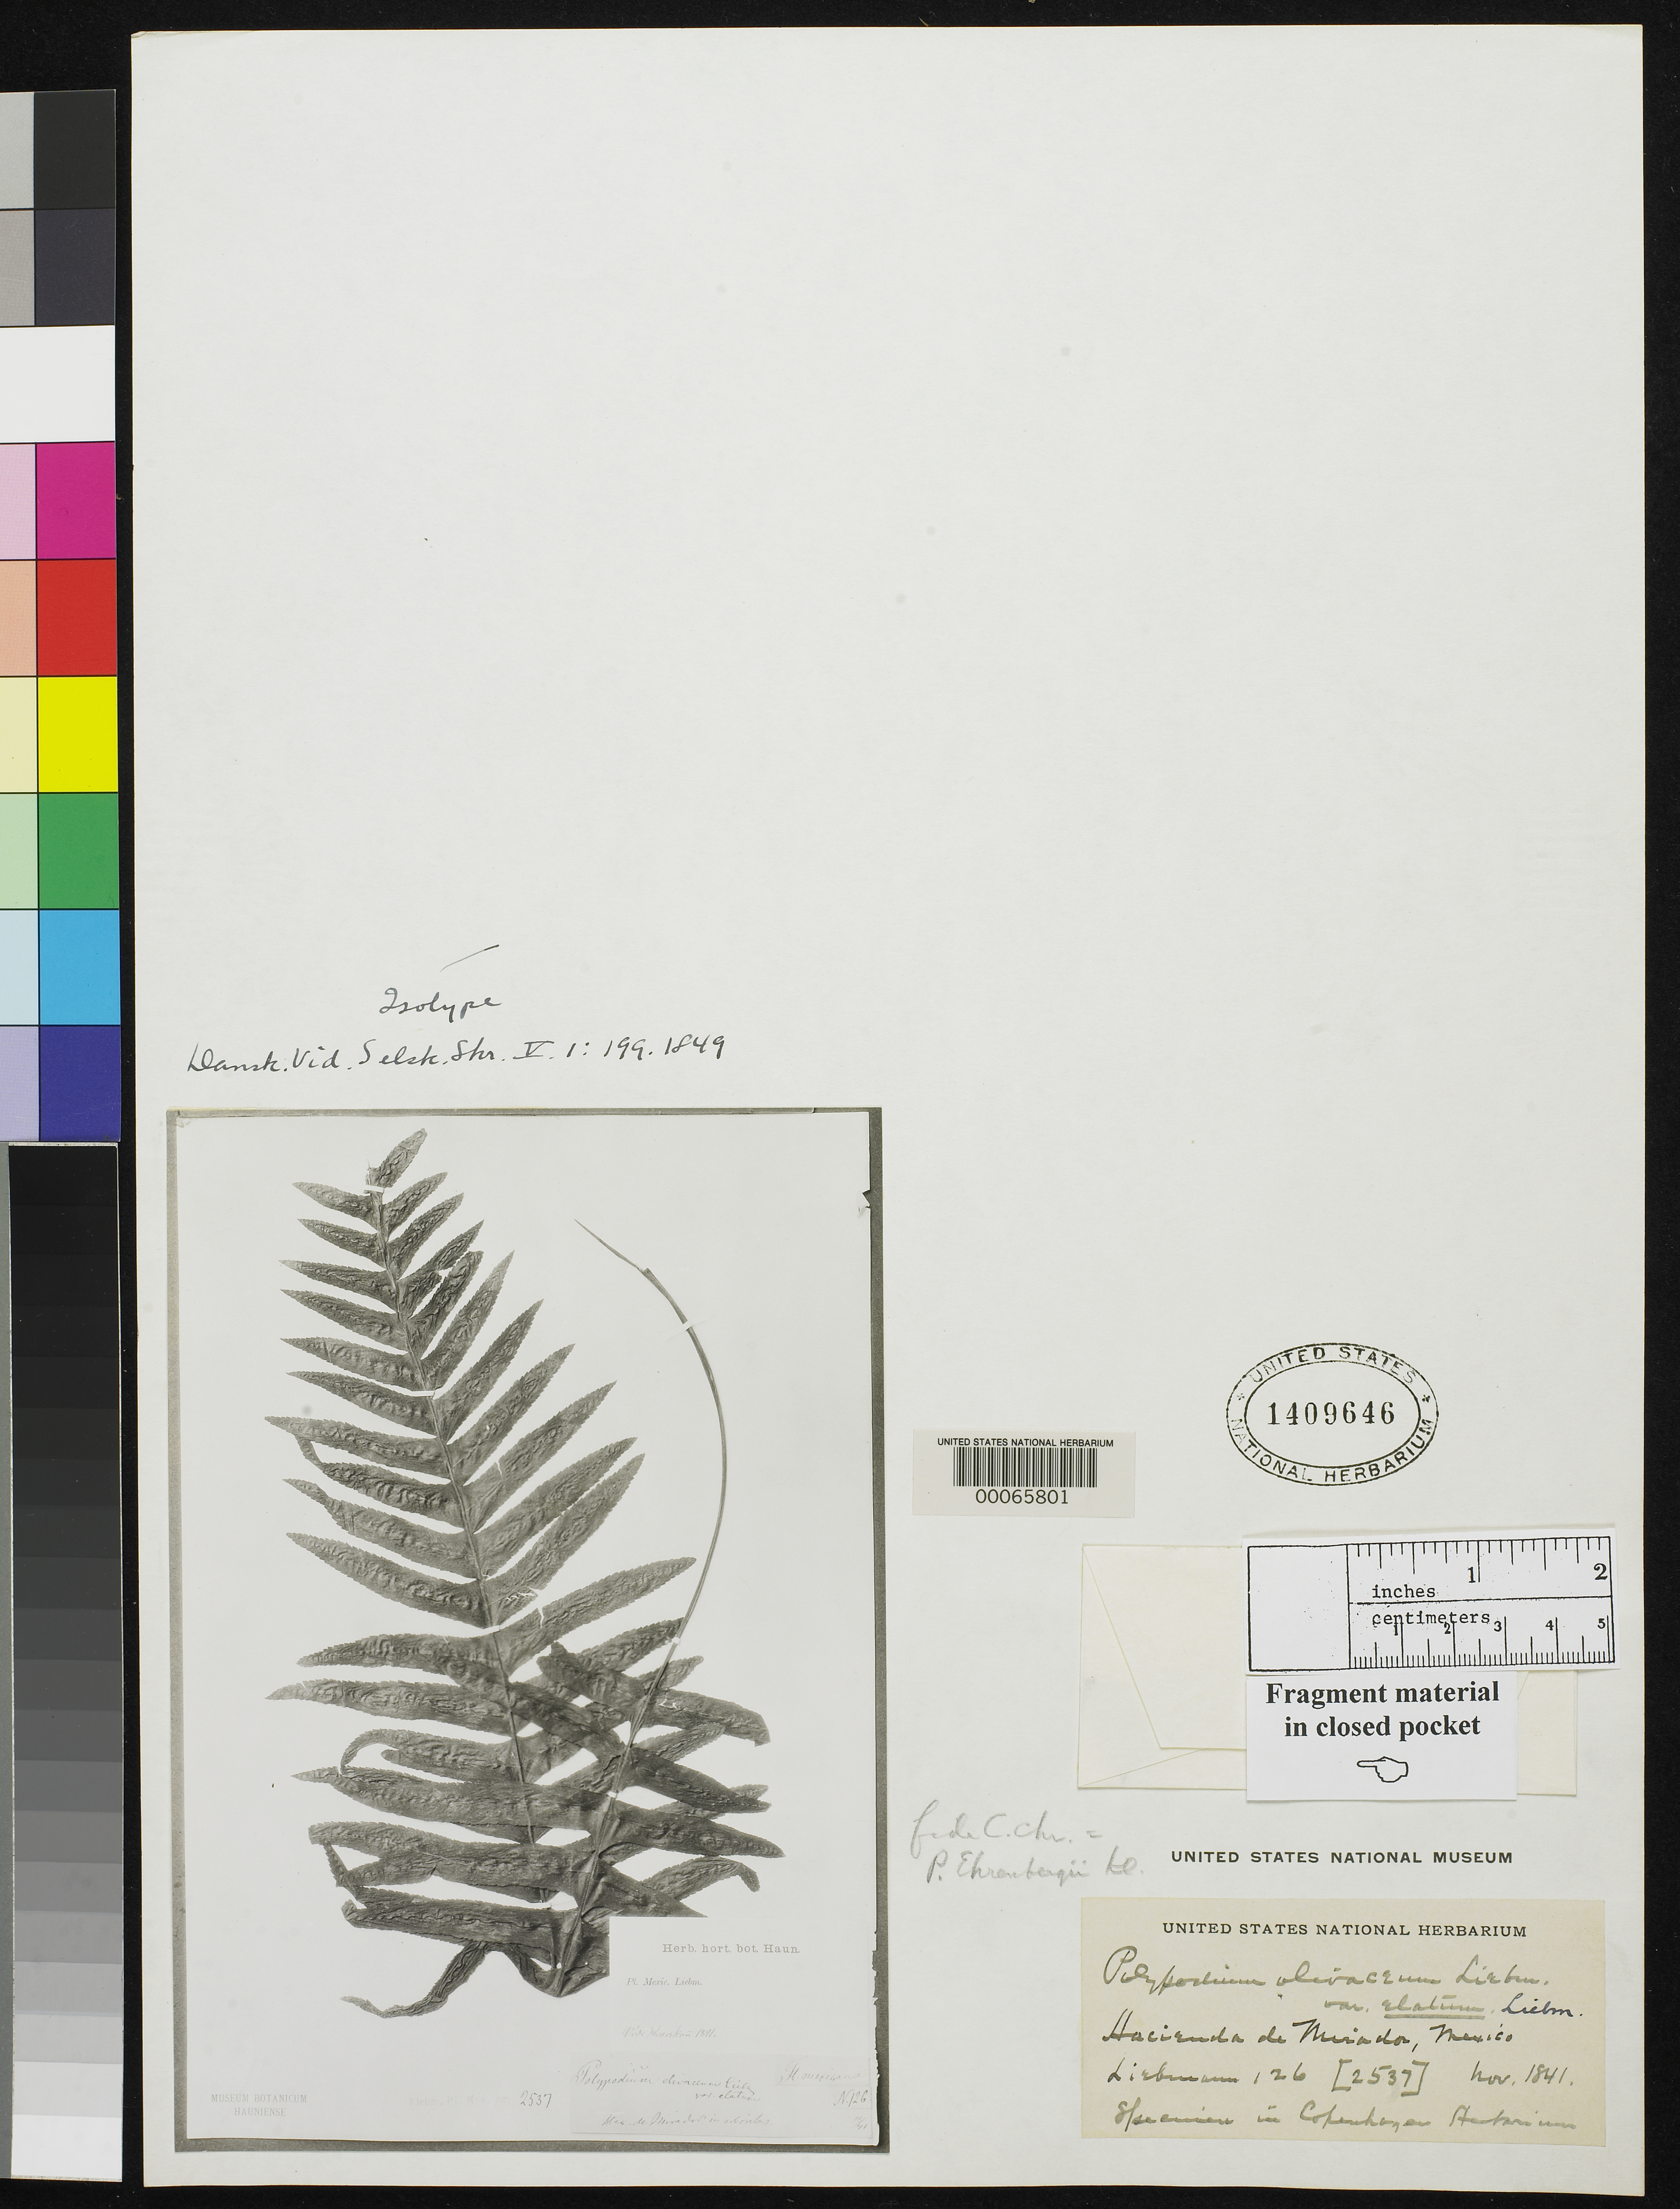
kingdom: Plantae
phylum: Tracheophyta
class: Polypodiopsida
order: Polypodiales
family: Polypodiaceae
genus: Polypodium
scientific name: Polypodium olivaceum var. elatum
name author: Liebm.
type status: Type Fragment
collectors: F. M. Liebmann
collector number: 126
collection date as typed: Nov 1841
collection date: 1841-11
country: Mexico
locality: Hacienda de Mirada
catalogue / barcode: US 1409646